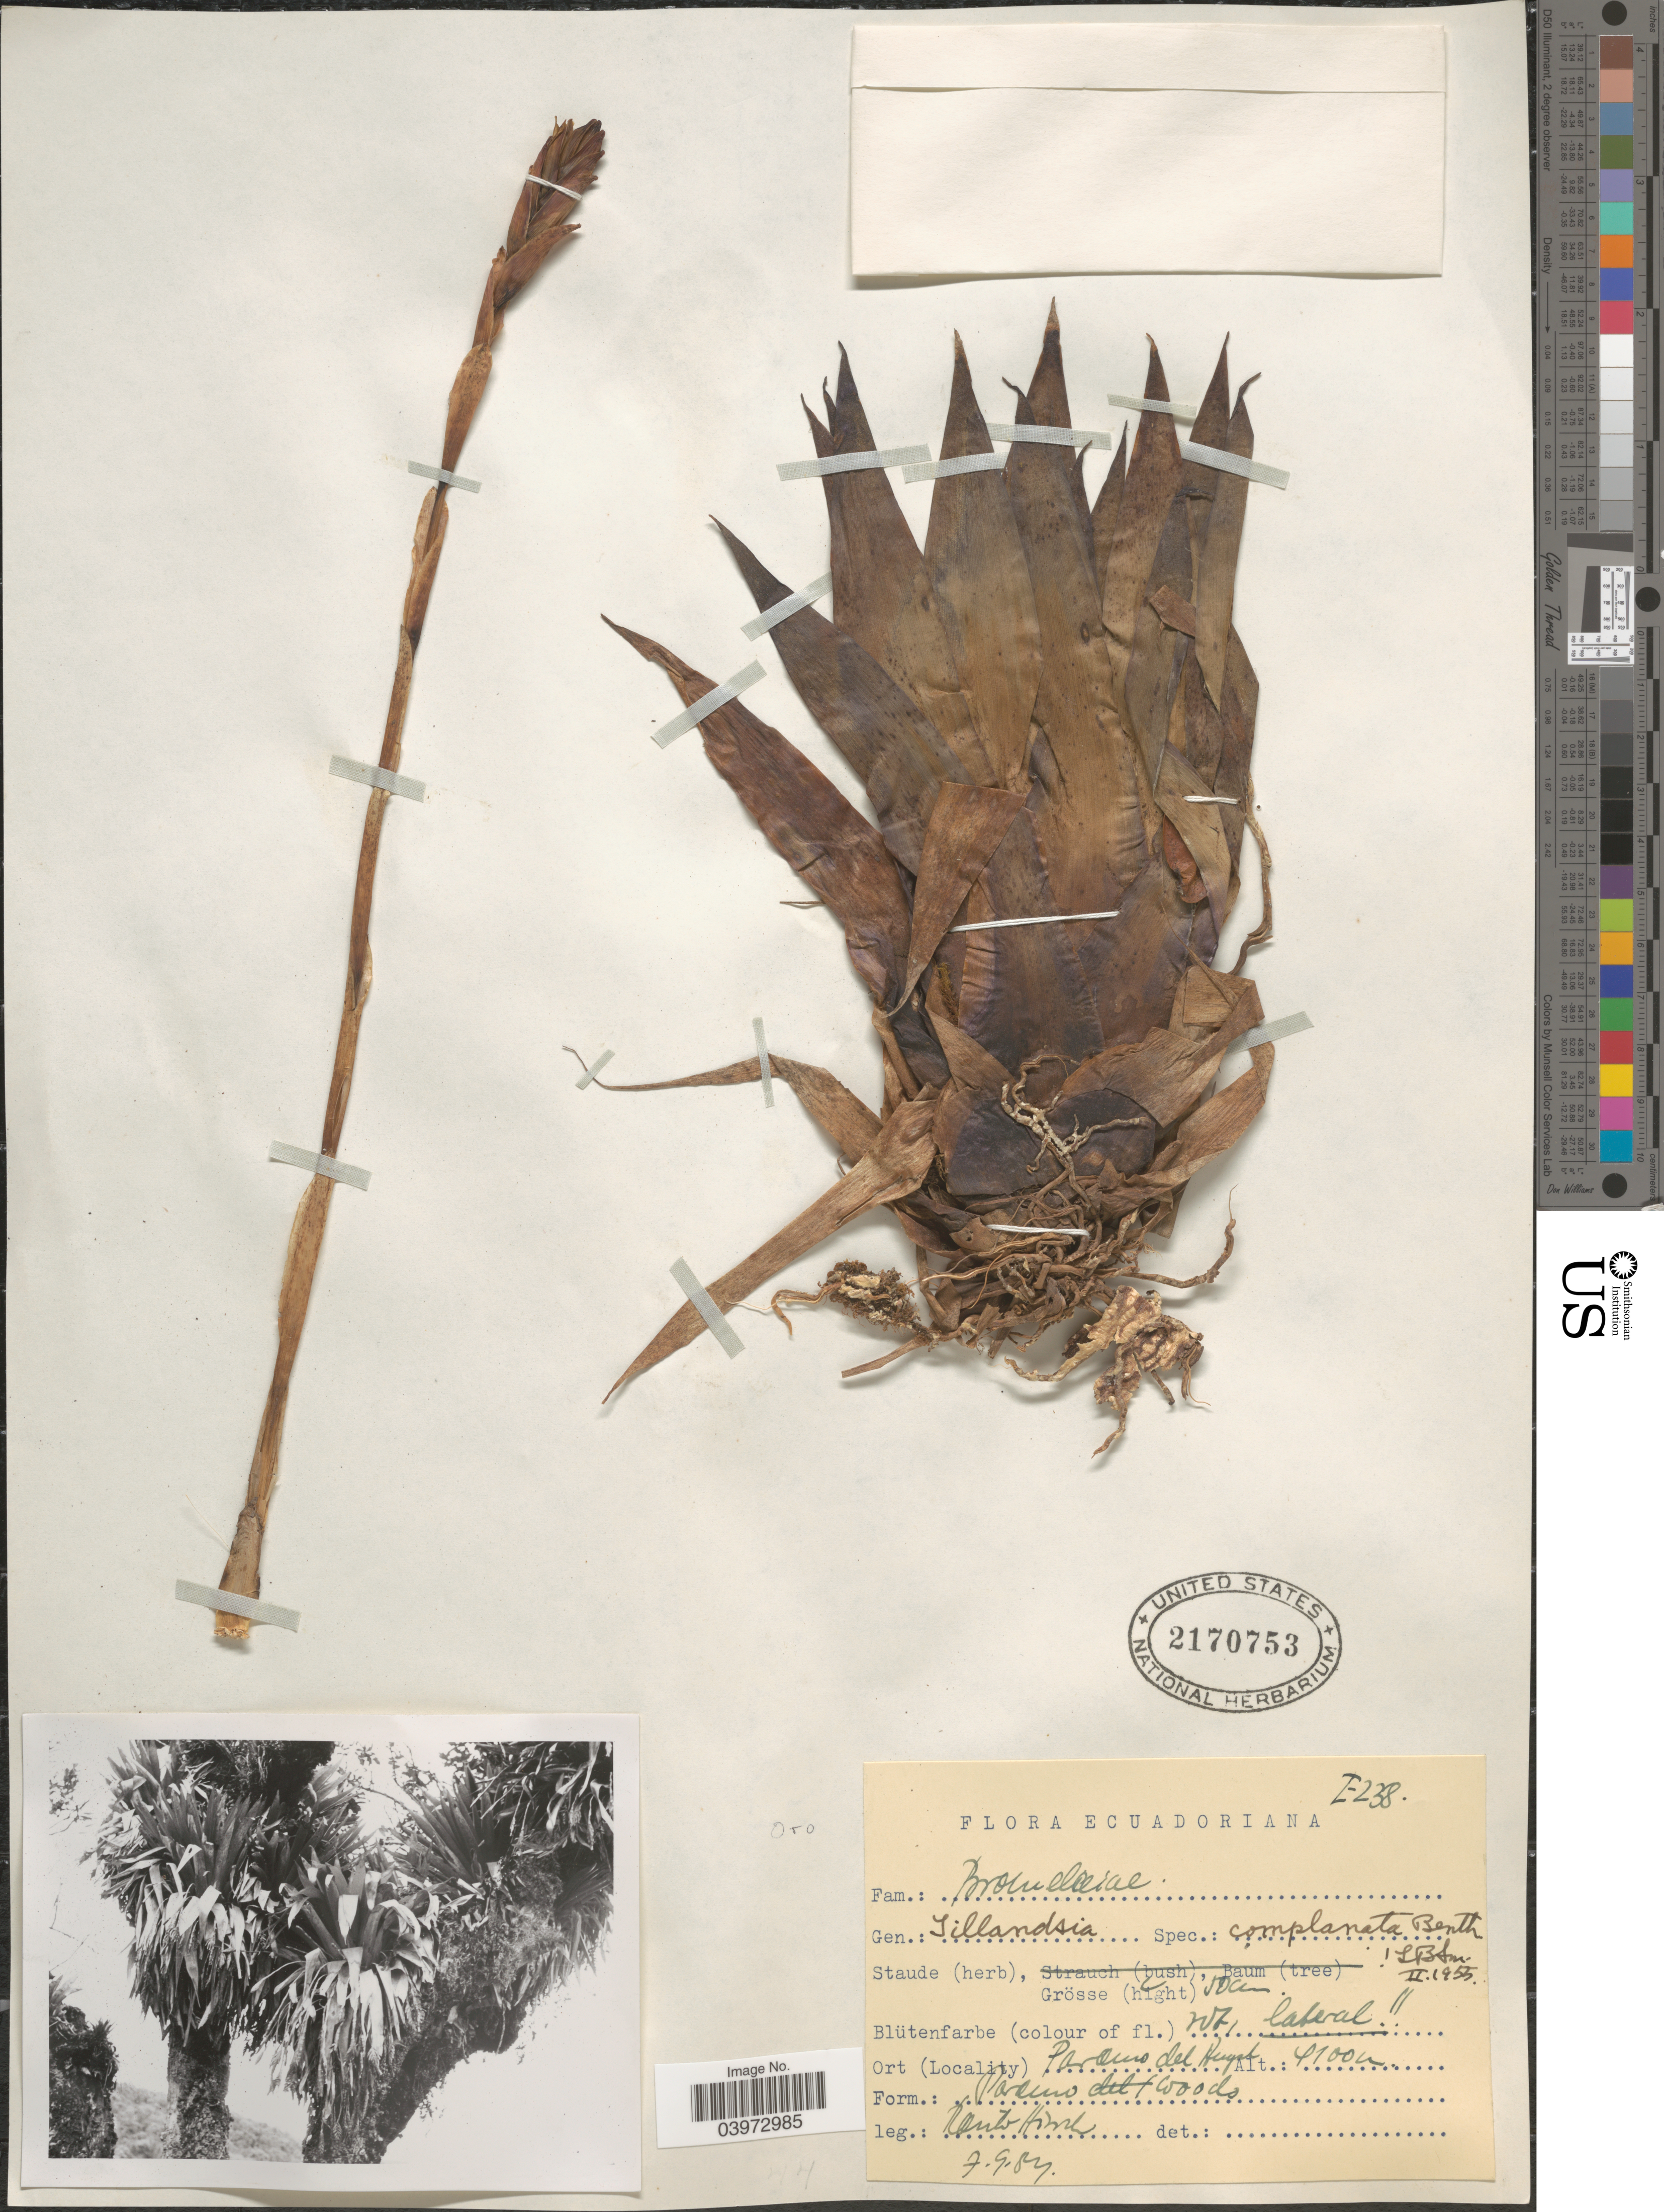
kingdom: Plantae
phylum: Tracheophyta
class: Liliopsida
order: Poales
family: Bromeliaceae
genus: Tillandsia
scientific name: Tillandsia complanata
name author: Benth.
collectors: -. Rauh & Hirsch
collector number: E-238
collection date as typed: Transcribed d/m/y: 7/9/84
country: Ecuador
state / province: El Oro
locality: Paramo del Puget [interpreted]. Oro.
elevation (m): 4100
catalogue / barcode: US 2170753